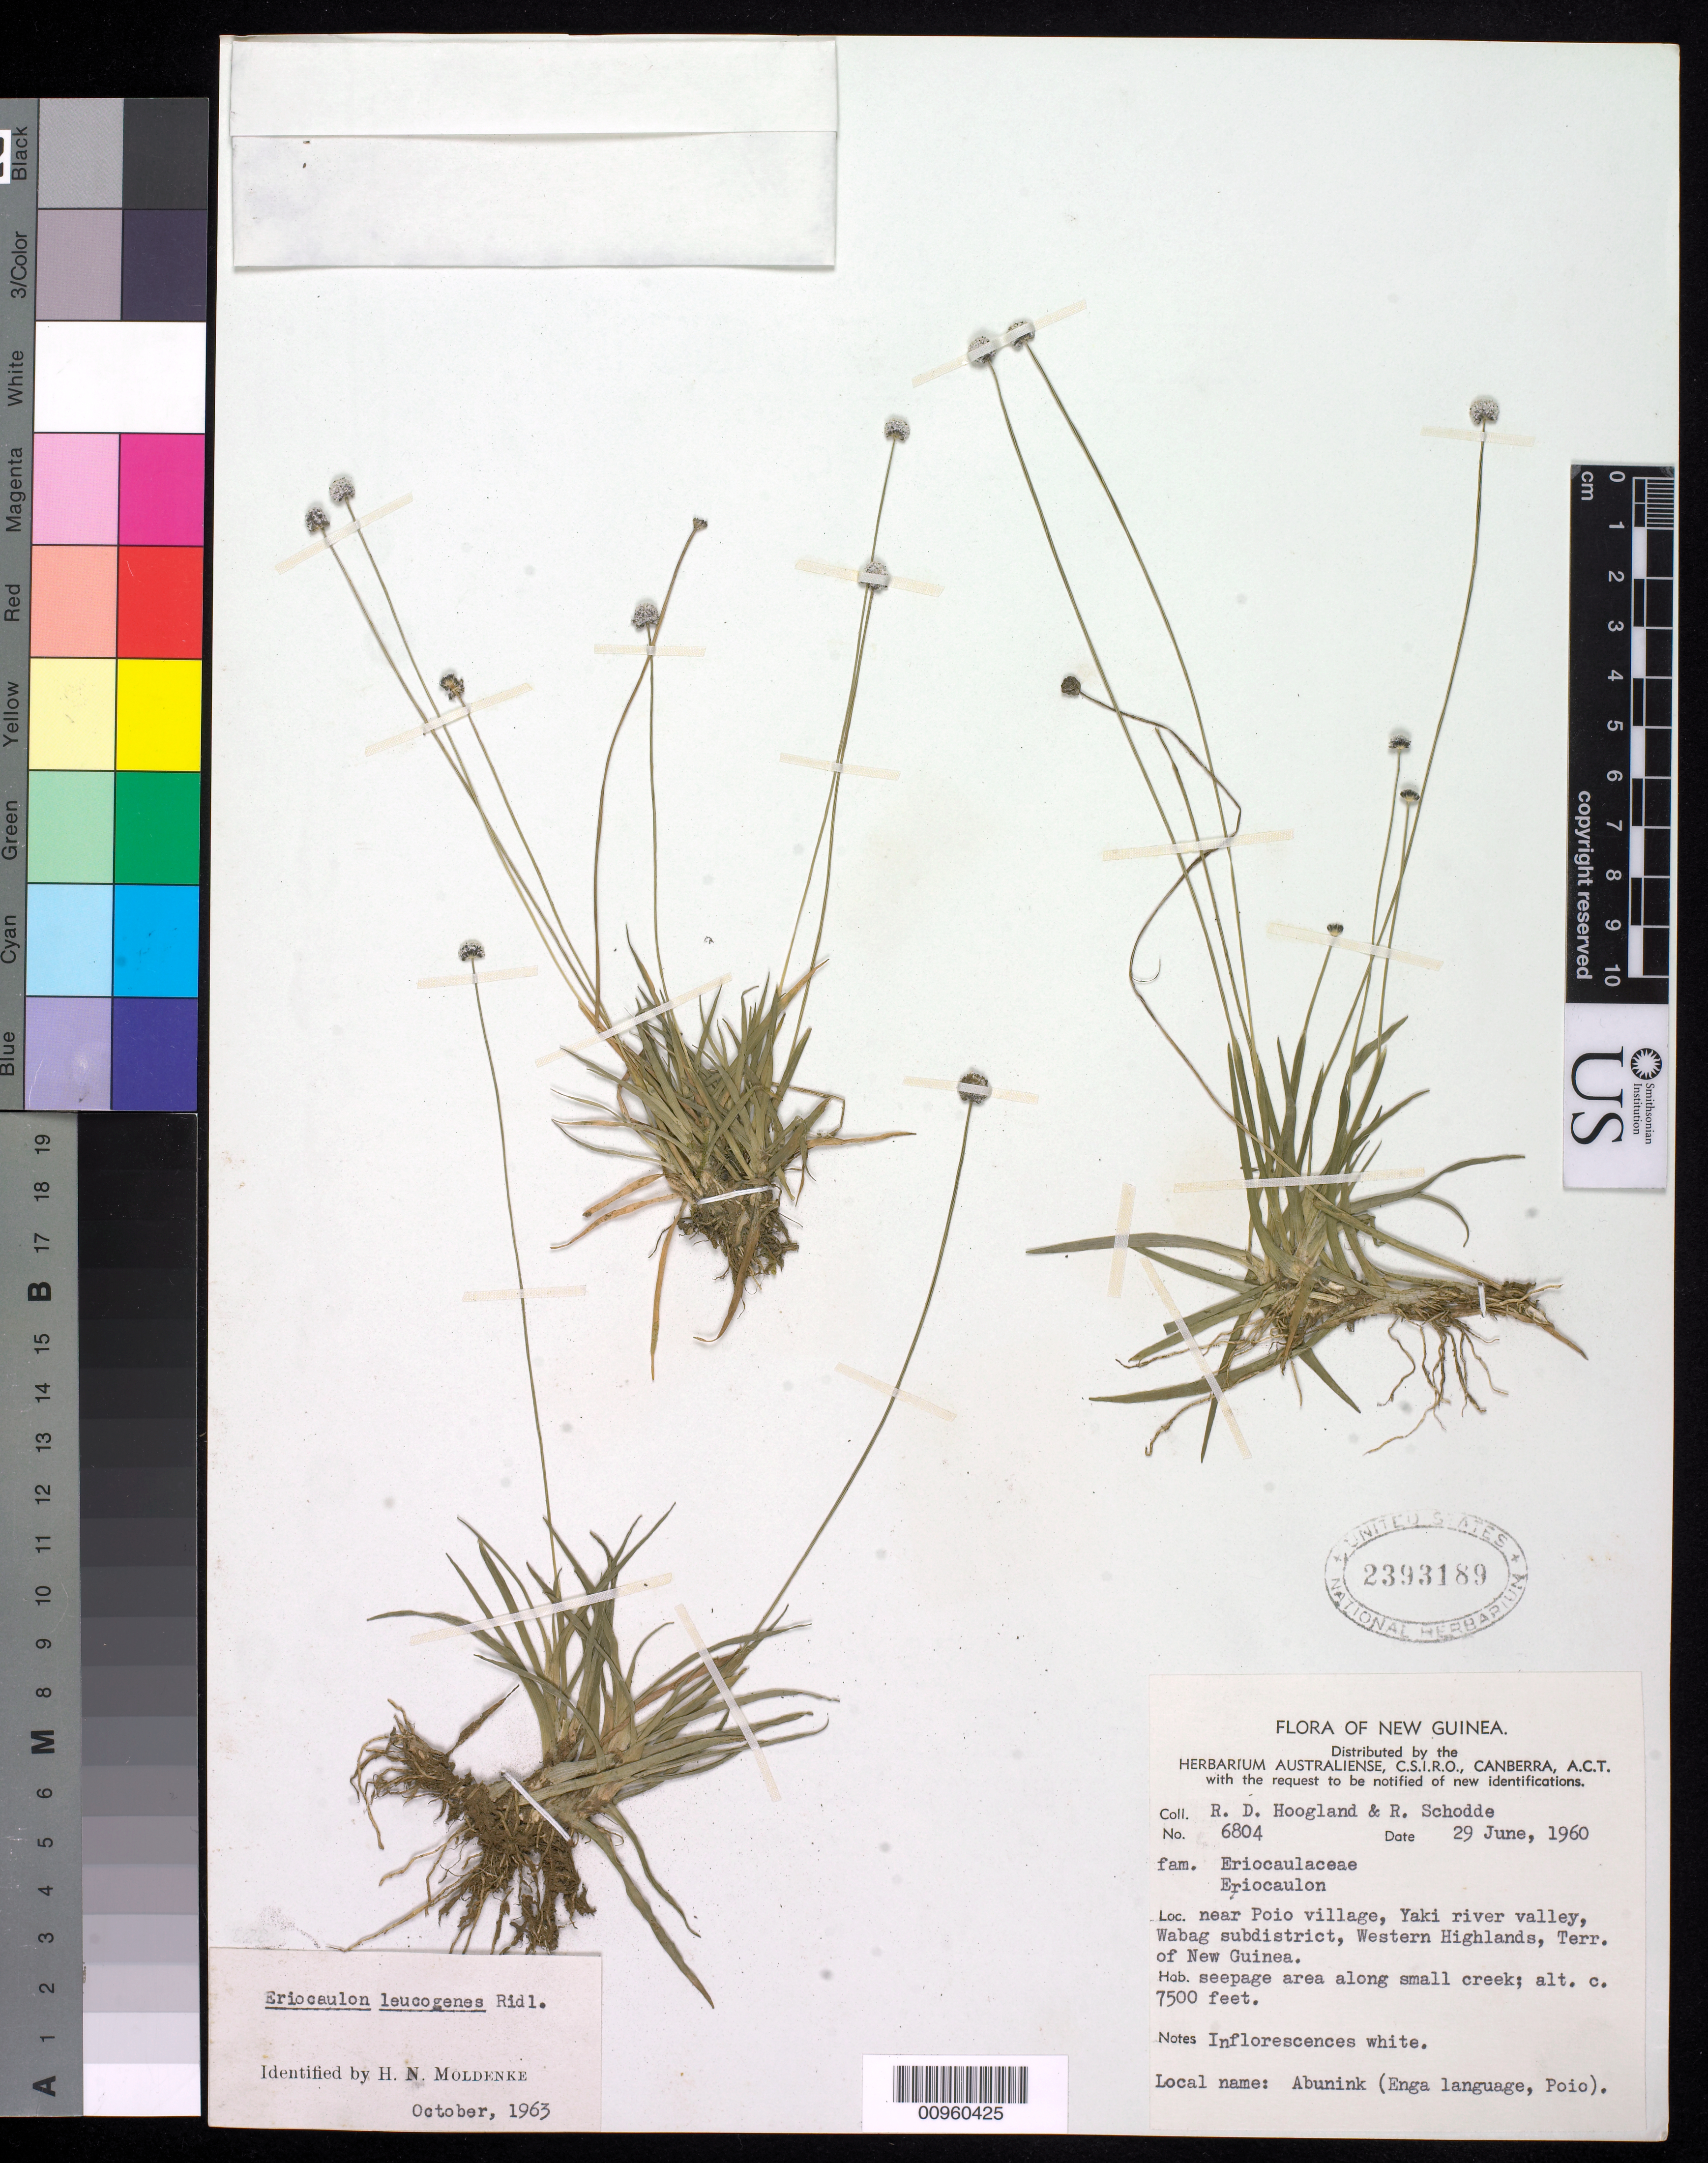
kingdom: Plantae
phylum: Tracheophyta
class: Liliopsida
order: Poales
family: Eriocaulaceae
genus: Eriocaulon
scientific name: Eriocaulon leucogenes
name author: Ridl.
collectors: R. D. Hoogland & R. Schodde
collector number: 6804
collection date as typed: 29 Jun 1960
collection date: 1960-06-29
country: Papua New Guinea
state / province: Enga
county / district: Wabag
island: New Guinea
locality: Yaki River Valley, near Poio village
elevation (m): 2286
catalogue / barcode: US 2393189